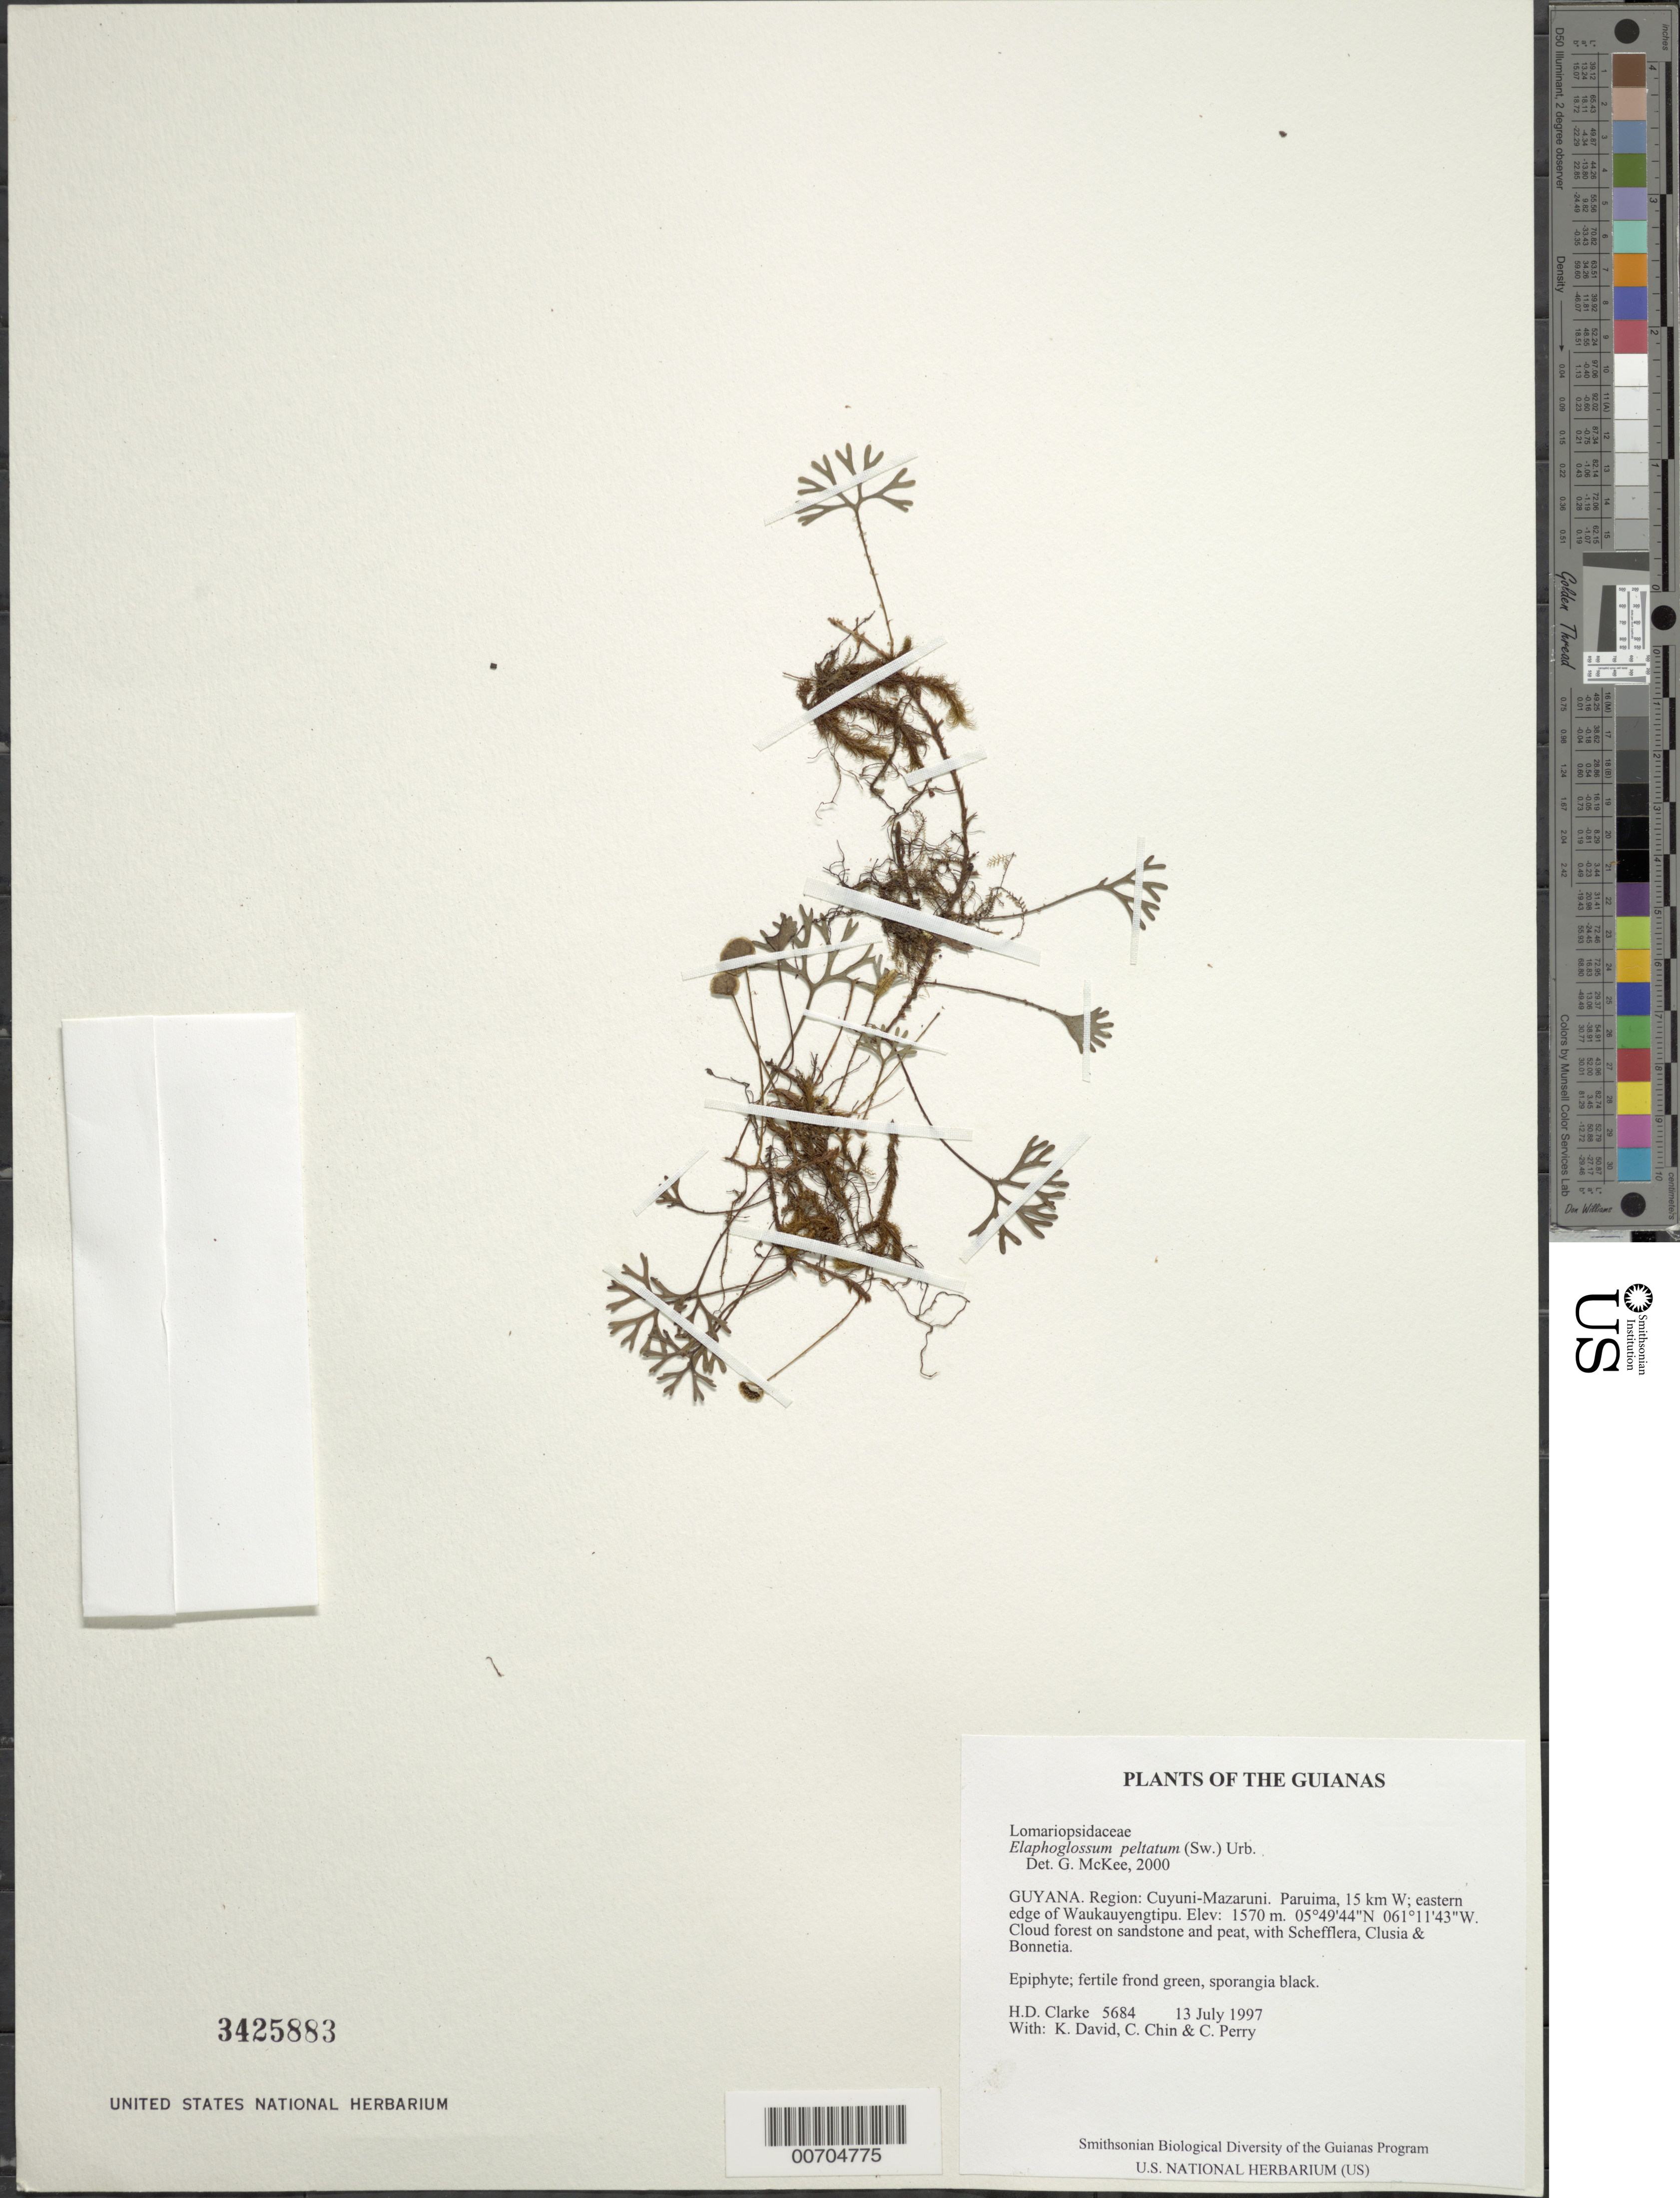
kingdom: Plantae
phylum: Tracheophyta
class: Polypodiopsida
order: Polypodiales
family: Dryopteridaceae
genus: Elaphoglossum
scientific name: Elaphoglossum peltatum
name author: (Sw.) Urb.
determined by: McKee, G. S., (US), NMNH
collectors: H. D. Clarke, K. David, C. Chin & C. Perry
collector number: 5684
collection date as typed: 13 July 1997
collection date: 1997-07-13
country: Guyana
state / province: Cuyuni-Mazaruni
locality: Paruima, 15 km W; eastern edge of Waukauyengtipu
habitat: Cloud forest on sandstone and peat, with Schefflera, Clusia & Bonnetia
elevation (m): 1570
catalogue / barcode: US 3425883